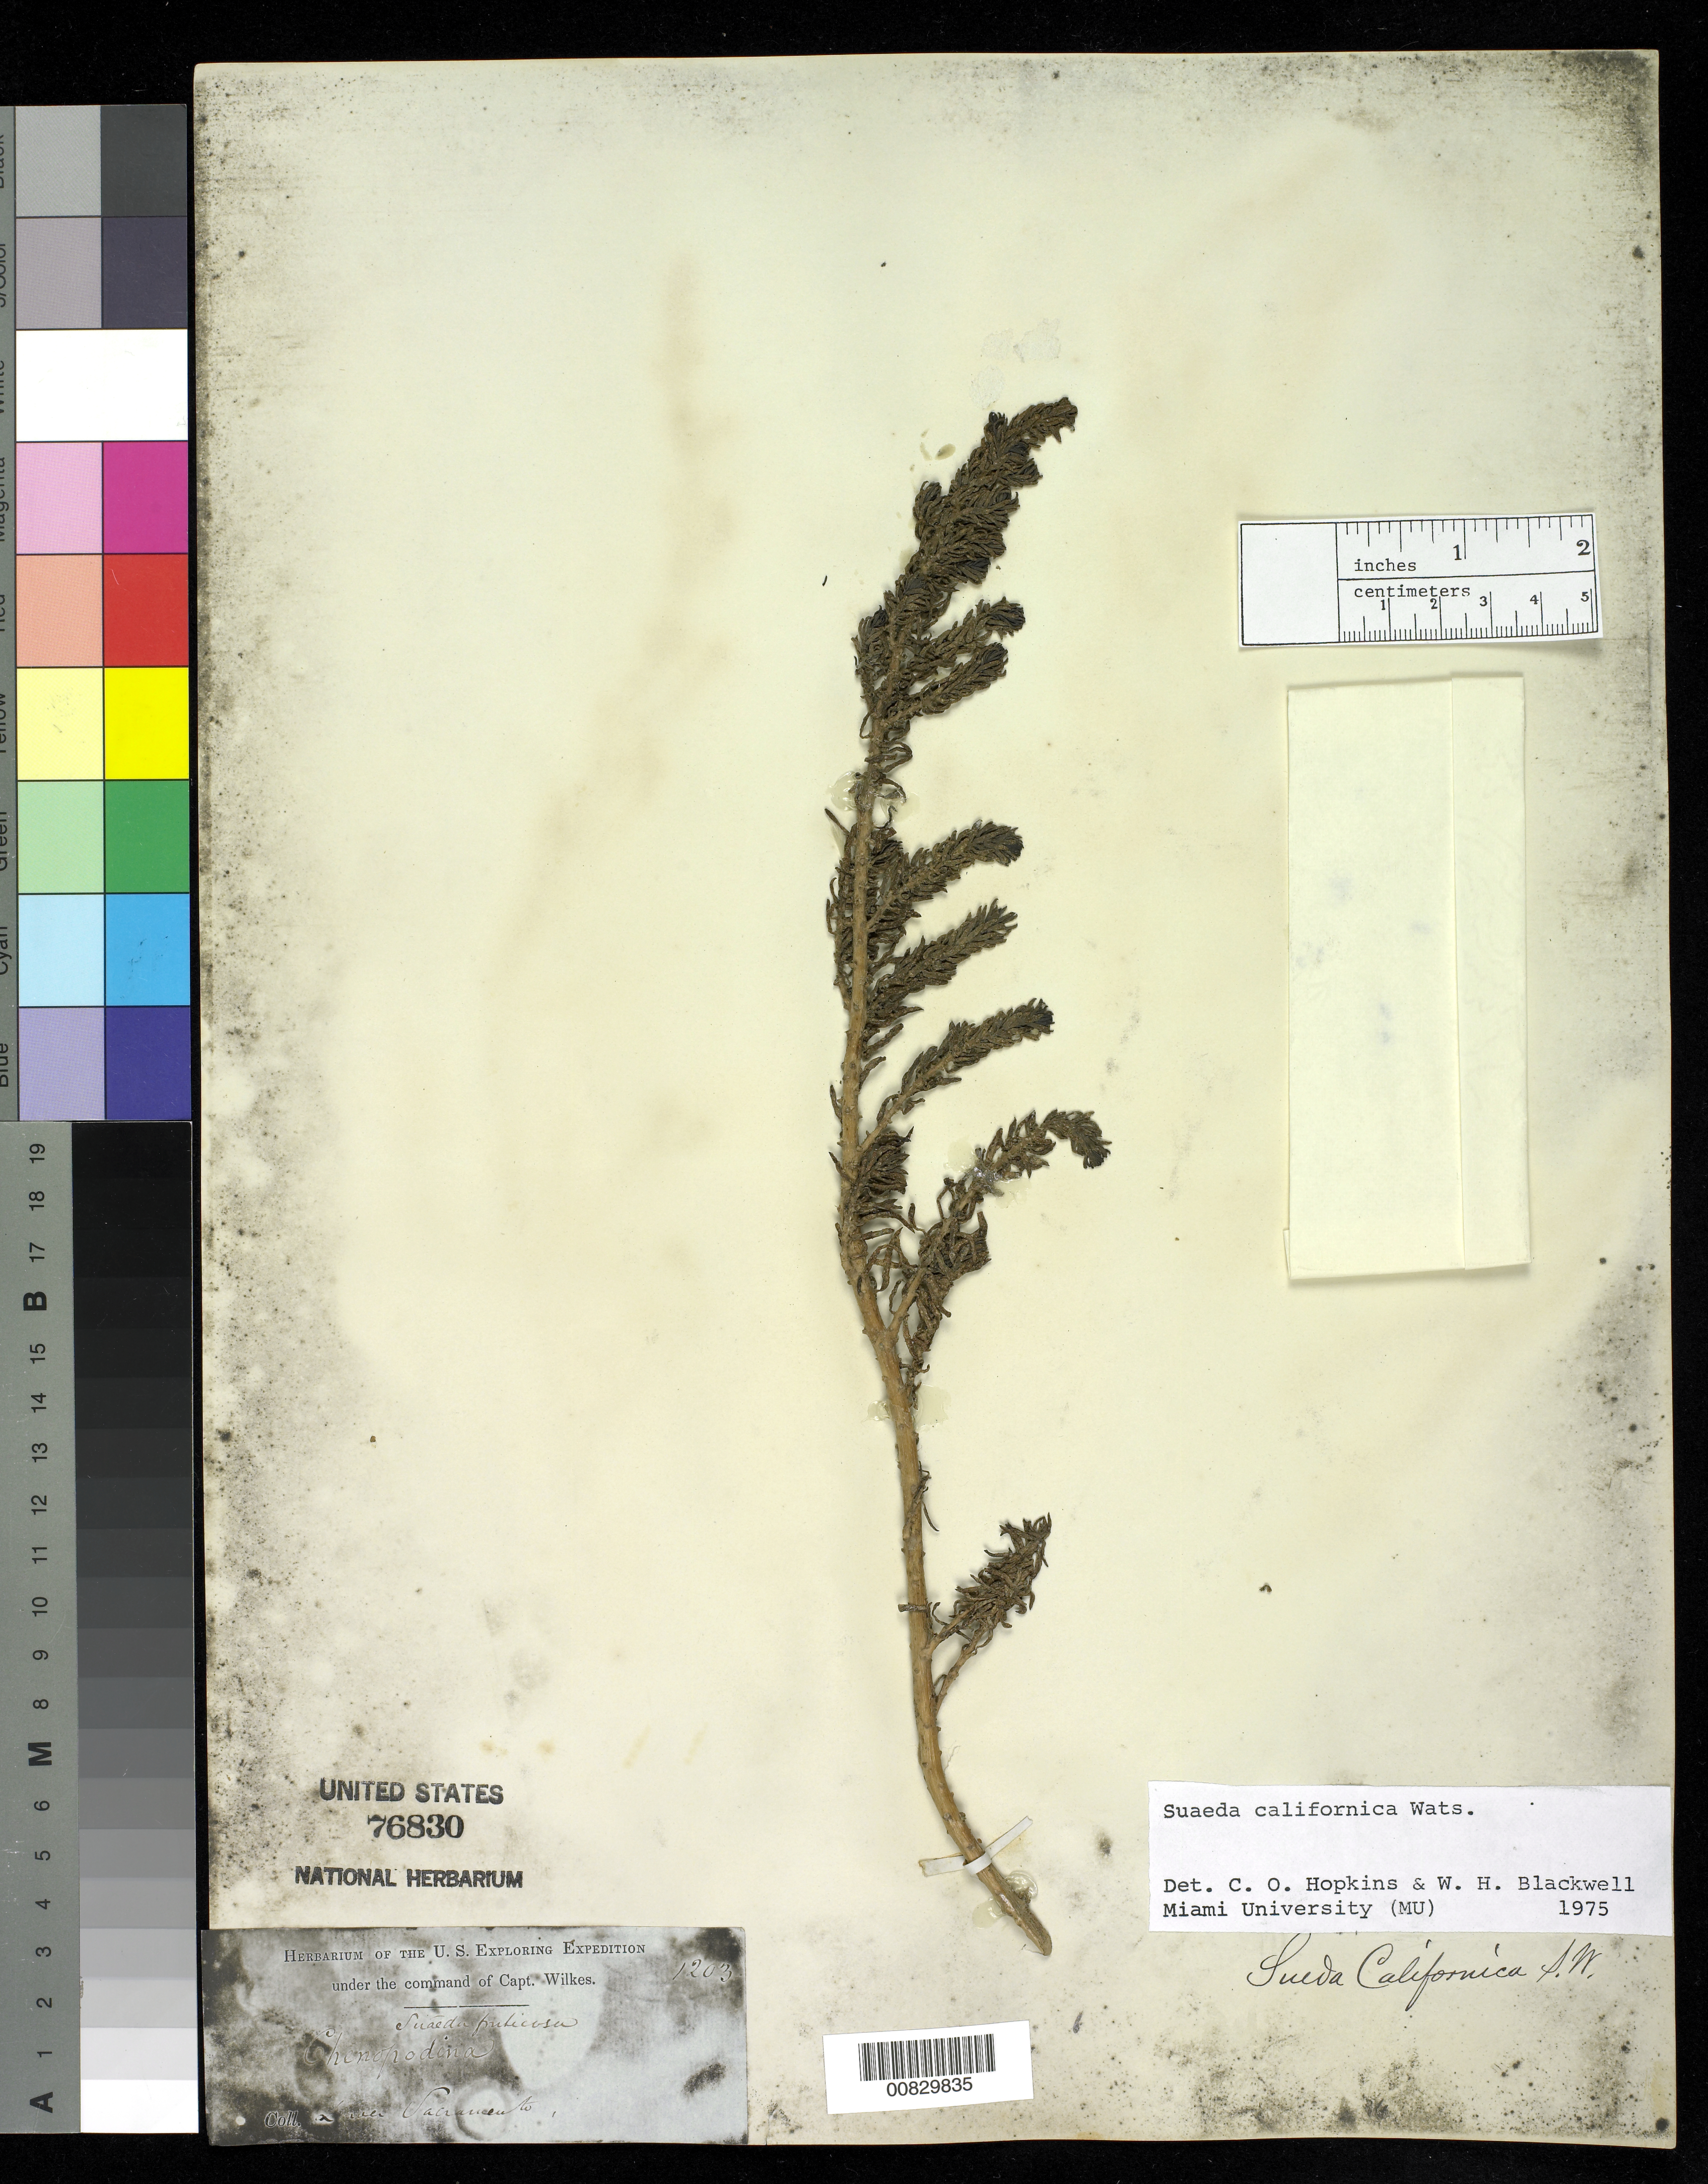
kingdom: Plantae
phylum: Tracheophyta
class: Magnoliopsida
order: Caryophyllales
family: Amaranthaceae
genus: Suaeda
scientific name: Suaeda californica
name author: S. Watson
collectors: Wilkes Explor. Exped.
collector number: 1203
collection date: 1838/1842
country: United States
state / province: California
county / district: Sacramento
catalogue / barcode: US 76830